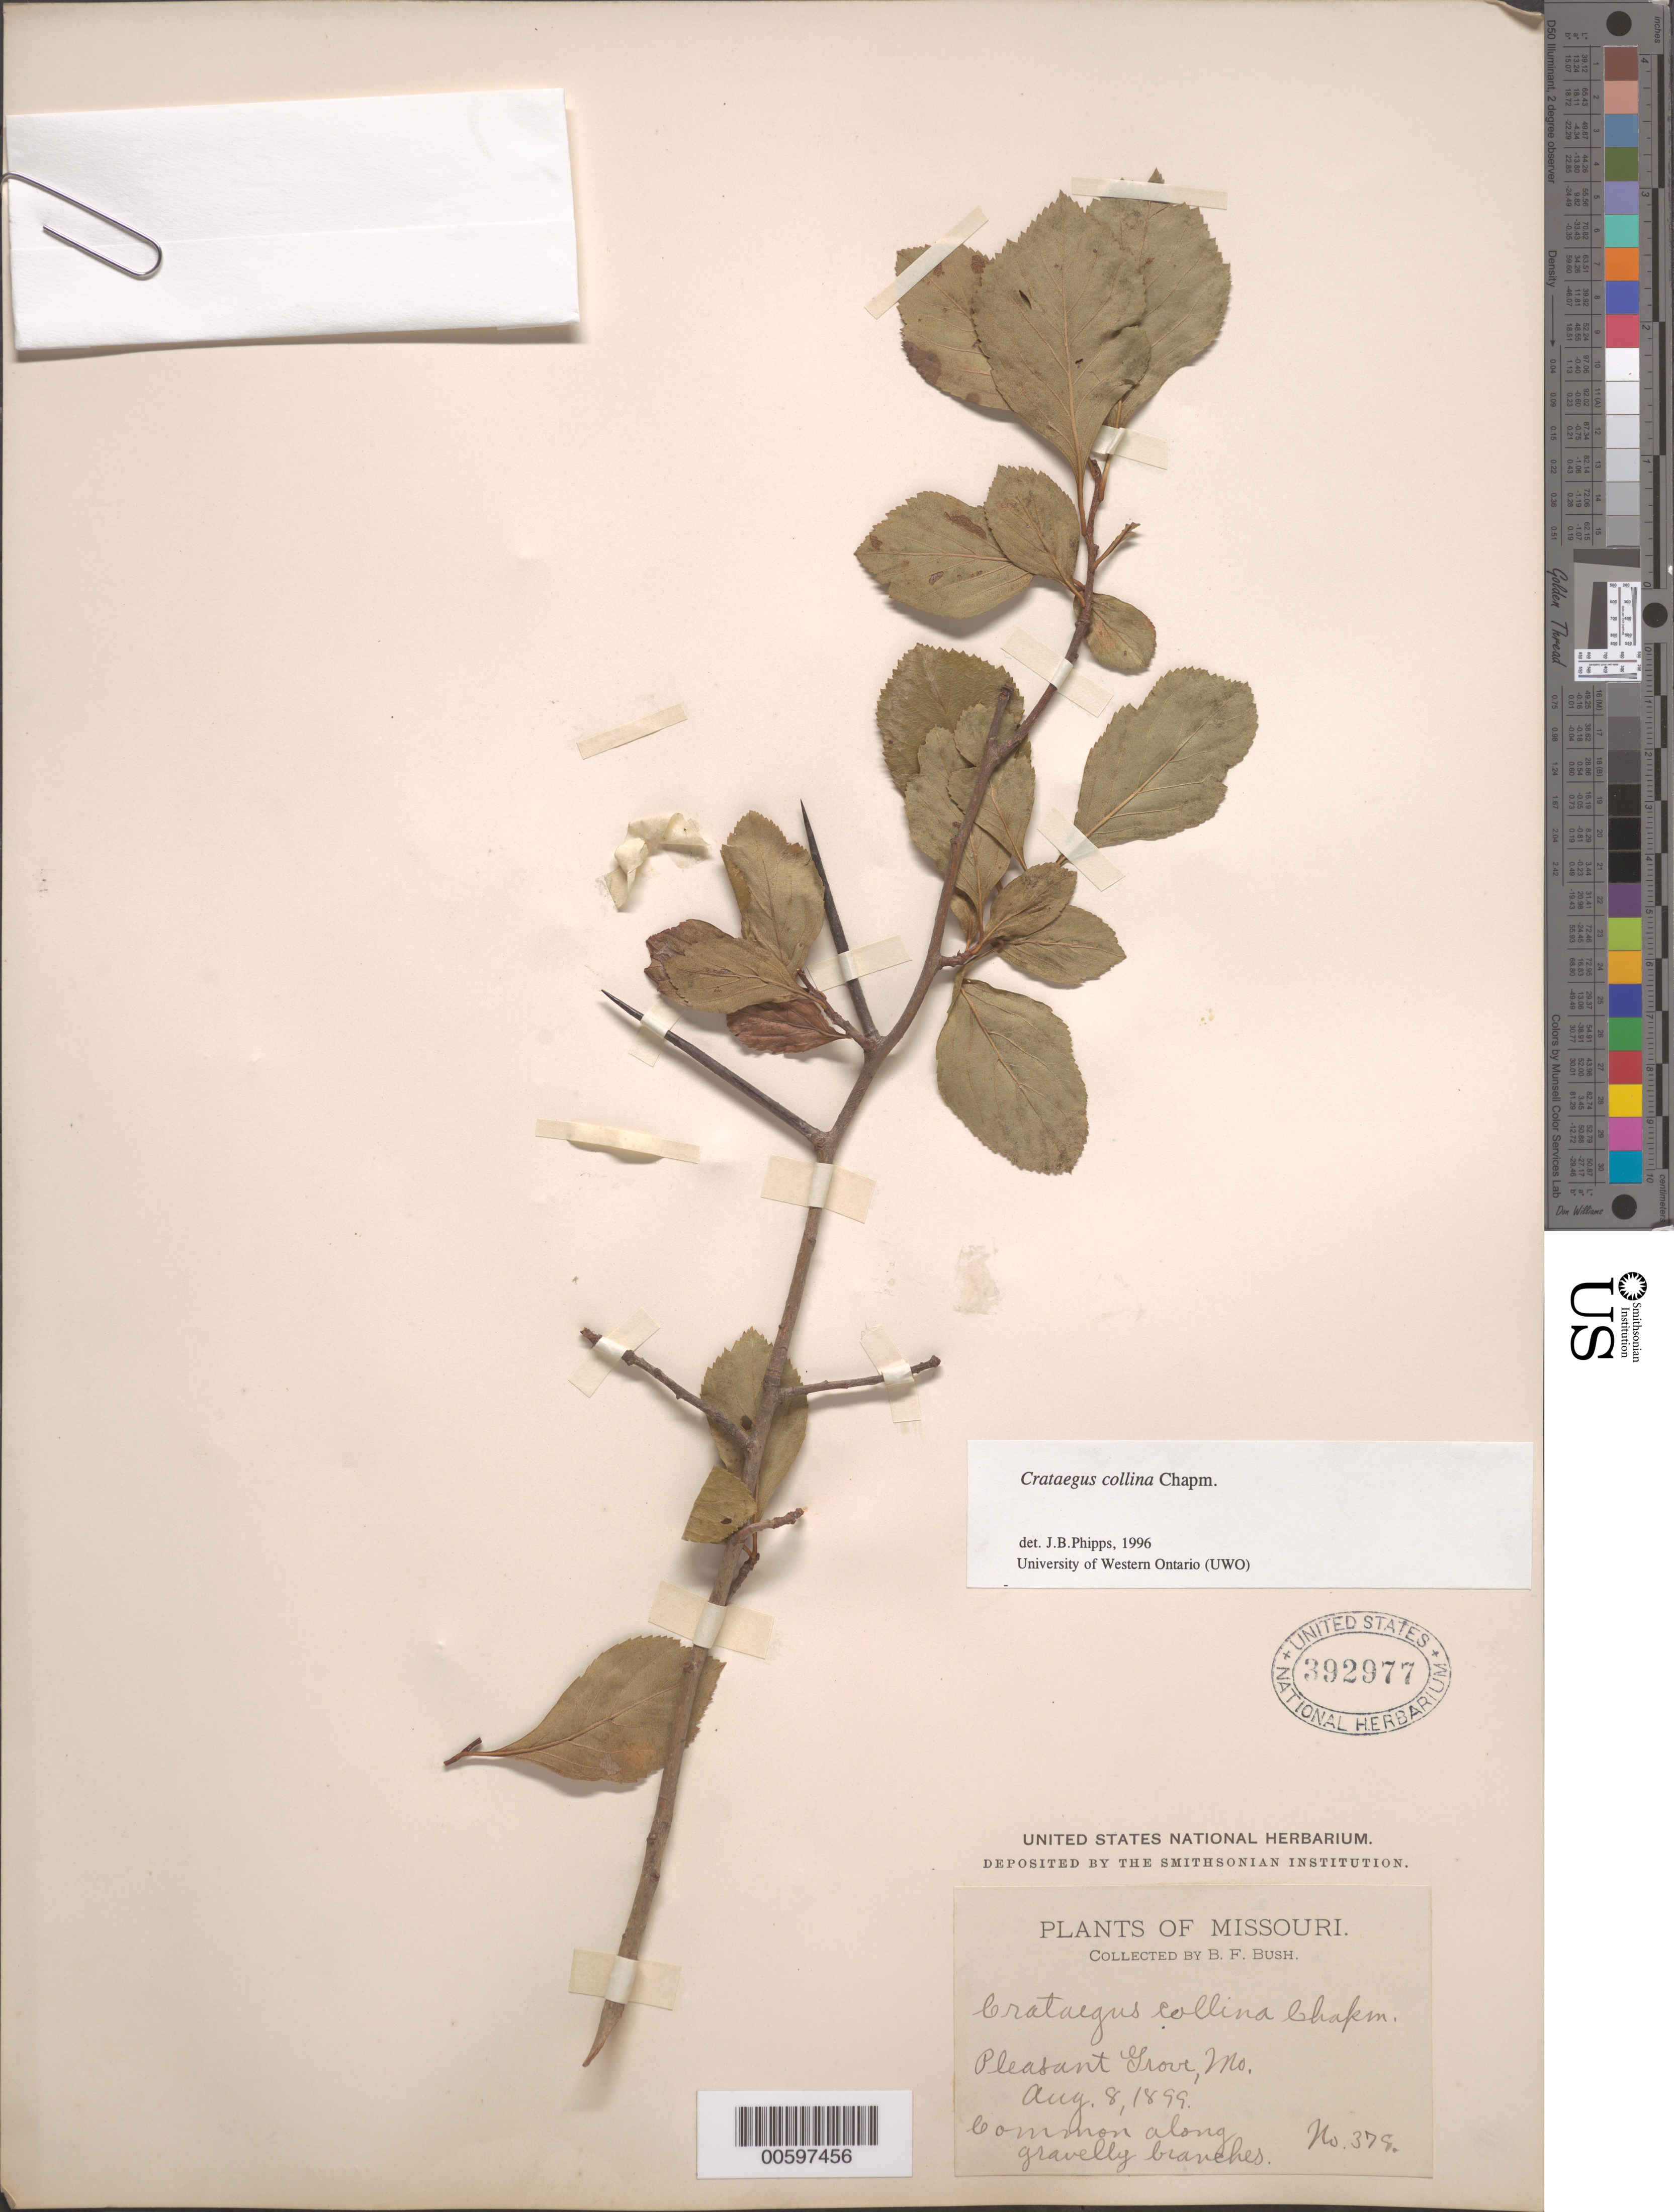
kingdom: Plantae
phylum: Tracheophyta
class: Magnoliopsida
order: Rosales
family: Rosaceae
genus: Crataegus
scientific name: Crataegus collina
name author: Chapm.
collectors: B. F. Bush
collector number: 379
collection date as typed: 08 Aug 1899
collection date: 1899-08-08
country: United States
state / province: Missouri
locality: Pleasant Grove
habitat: Common along gravelly branches.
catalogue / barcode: US 392977